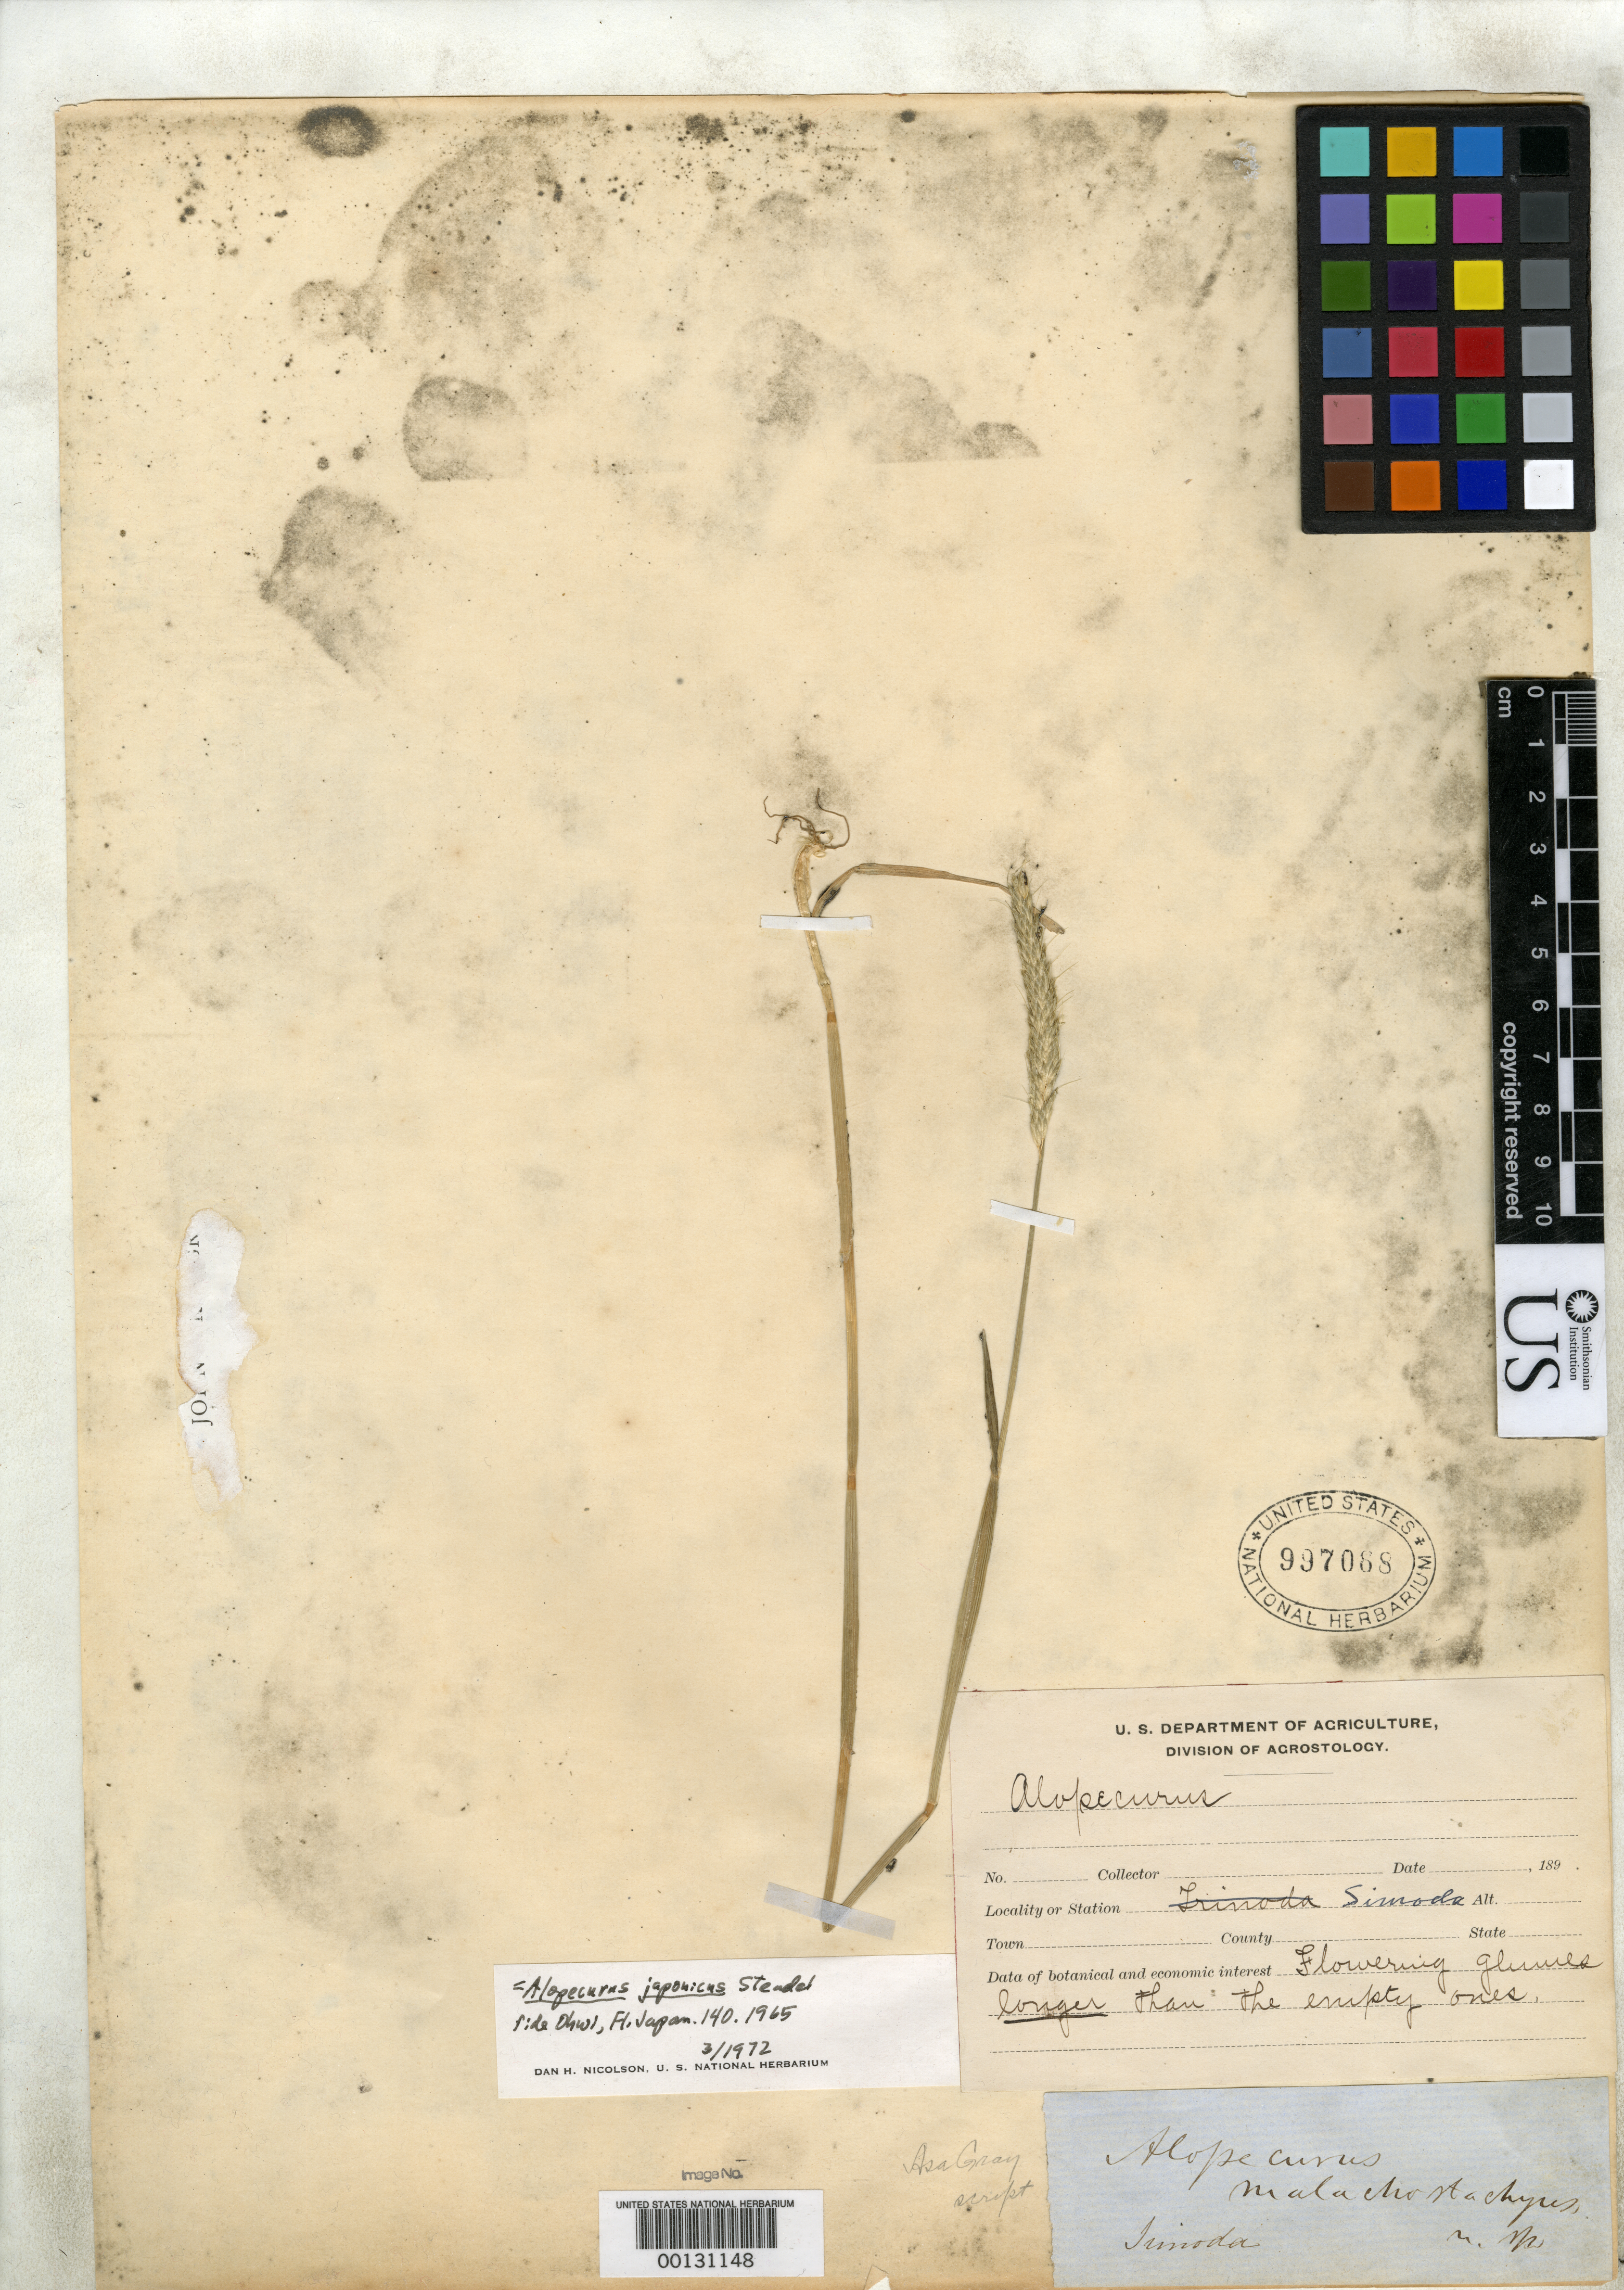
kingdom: Plantae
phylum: Tracheophyta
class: Liliopsida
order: Poales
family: Poaceae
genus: Alopecurus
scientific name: Alopecurus malacostachus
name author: A. Gray in Hawks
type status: Isotype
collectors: S. W. Williams & J. Morrow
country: Japan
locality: Simoda.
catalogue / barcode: US 997088